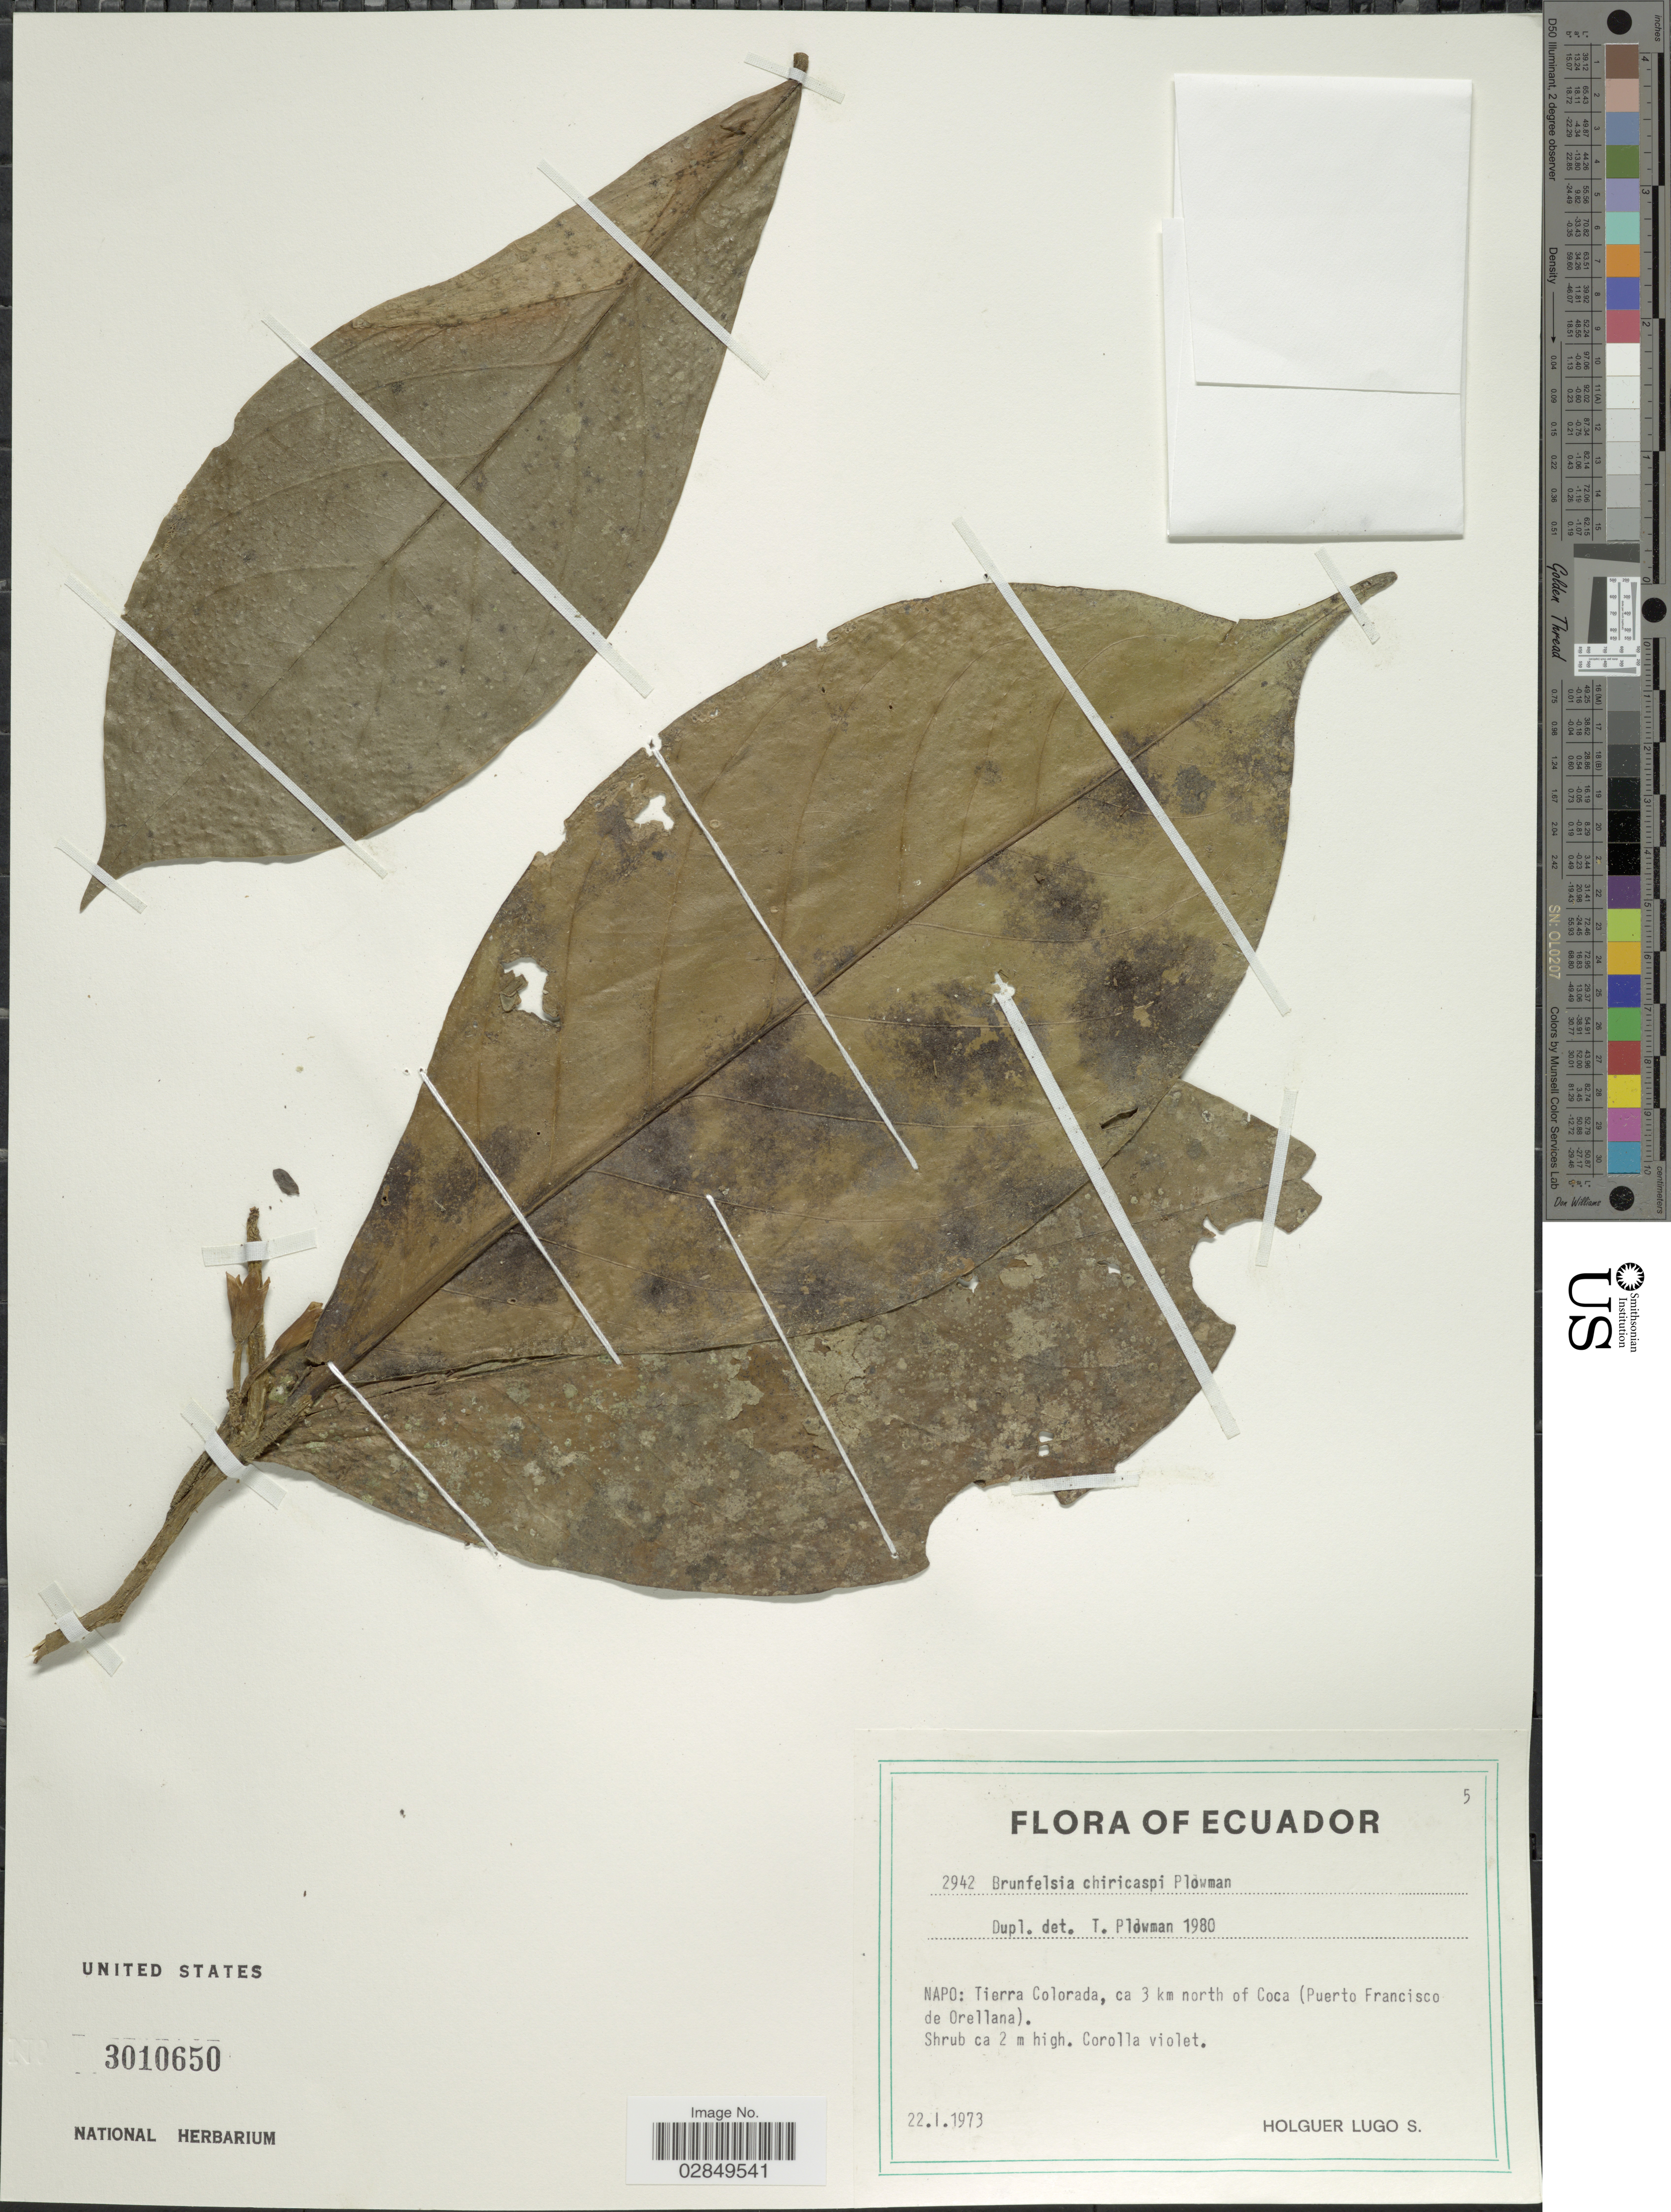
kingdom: Plantae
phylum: Tracheophyta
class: Magnoliopsida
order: Solanales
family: Solanaceae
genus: Brunfelsia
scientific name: Brunfelsia chiricaspi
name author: Plowman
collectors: H. Lugo S.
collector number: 2942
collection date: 1973-01-22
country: Ecuador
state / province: Napo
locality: Tierra Colorada, ca 3 km north of Coca (Puerto Francisco de Orellana).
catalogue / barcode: US 3010650